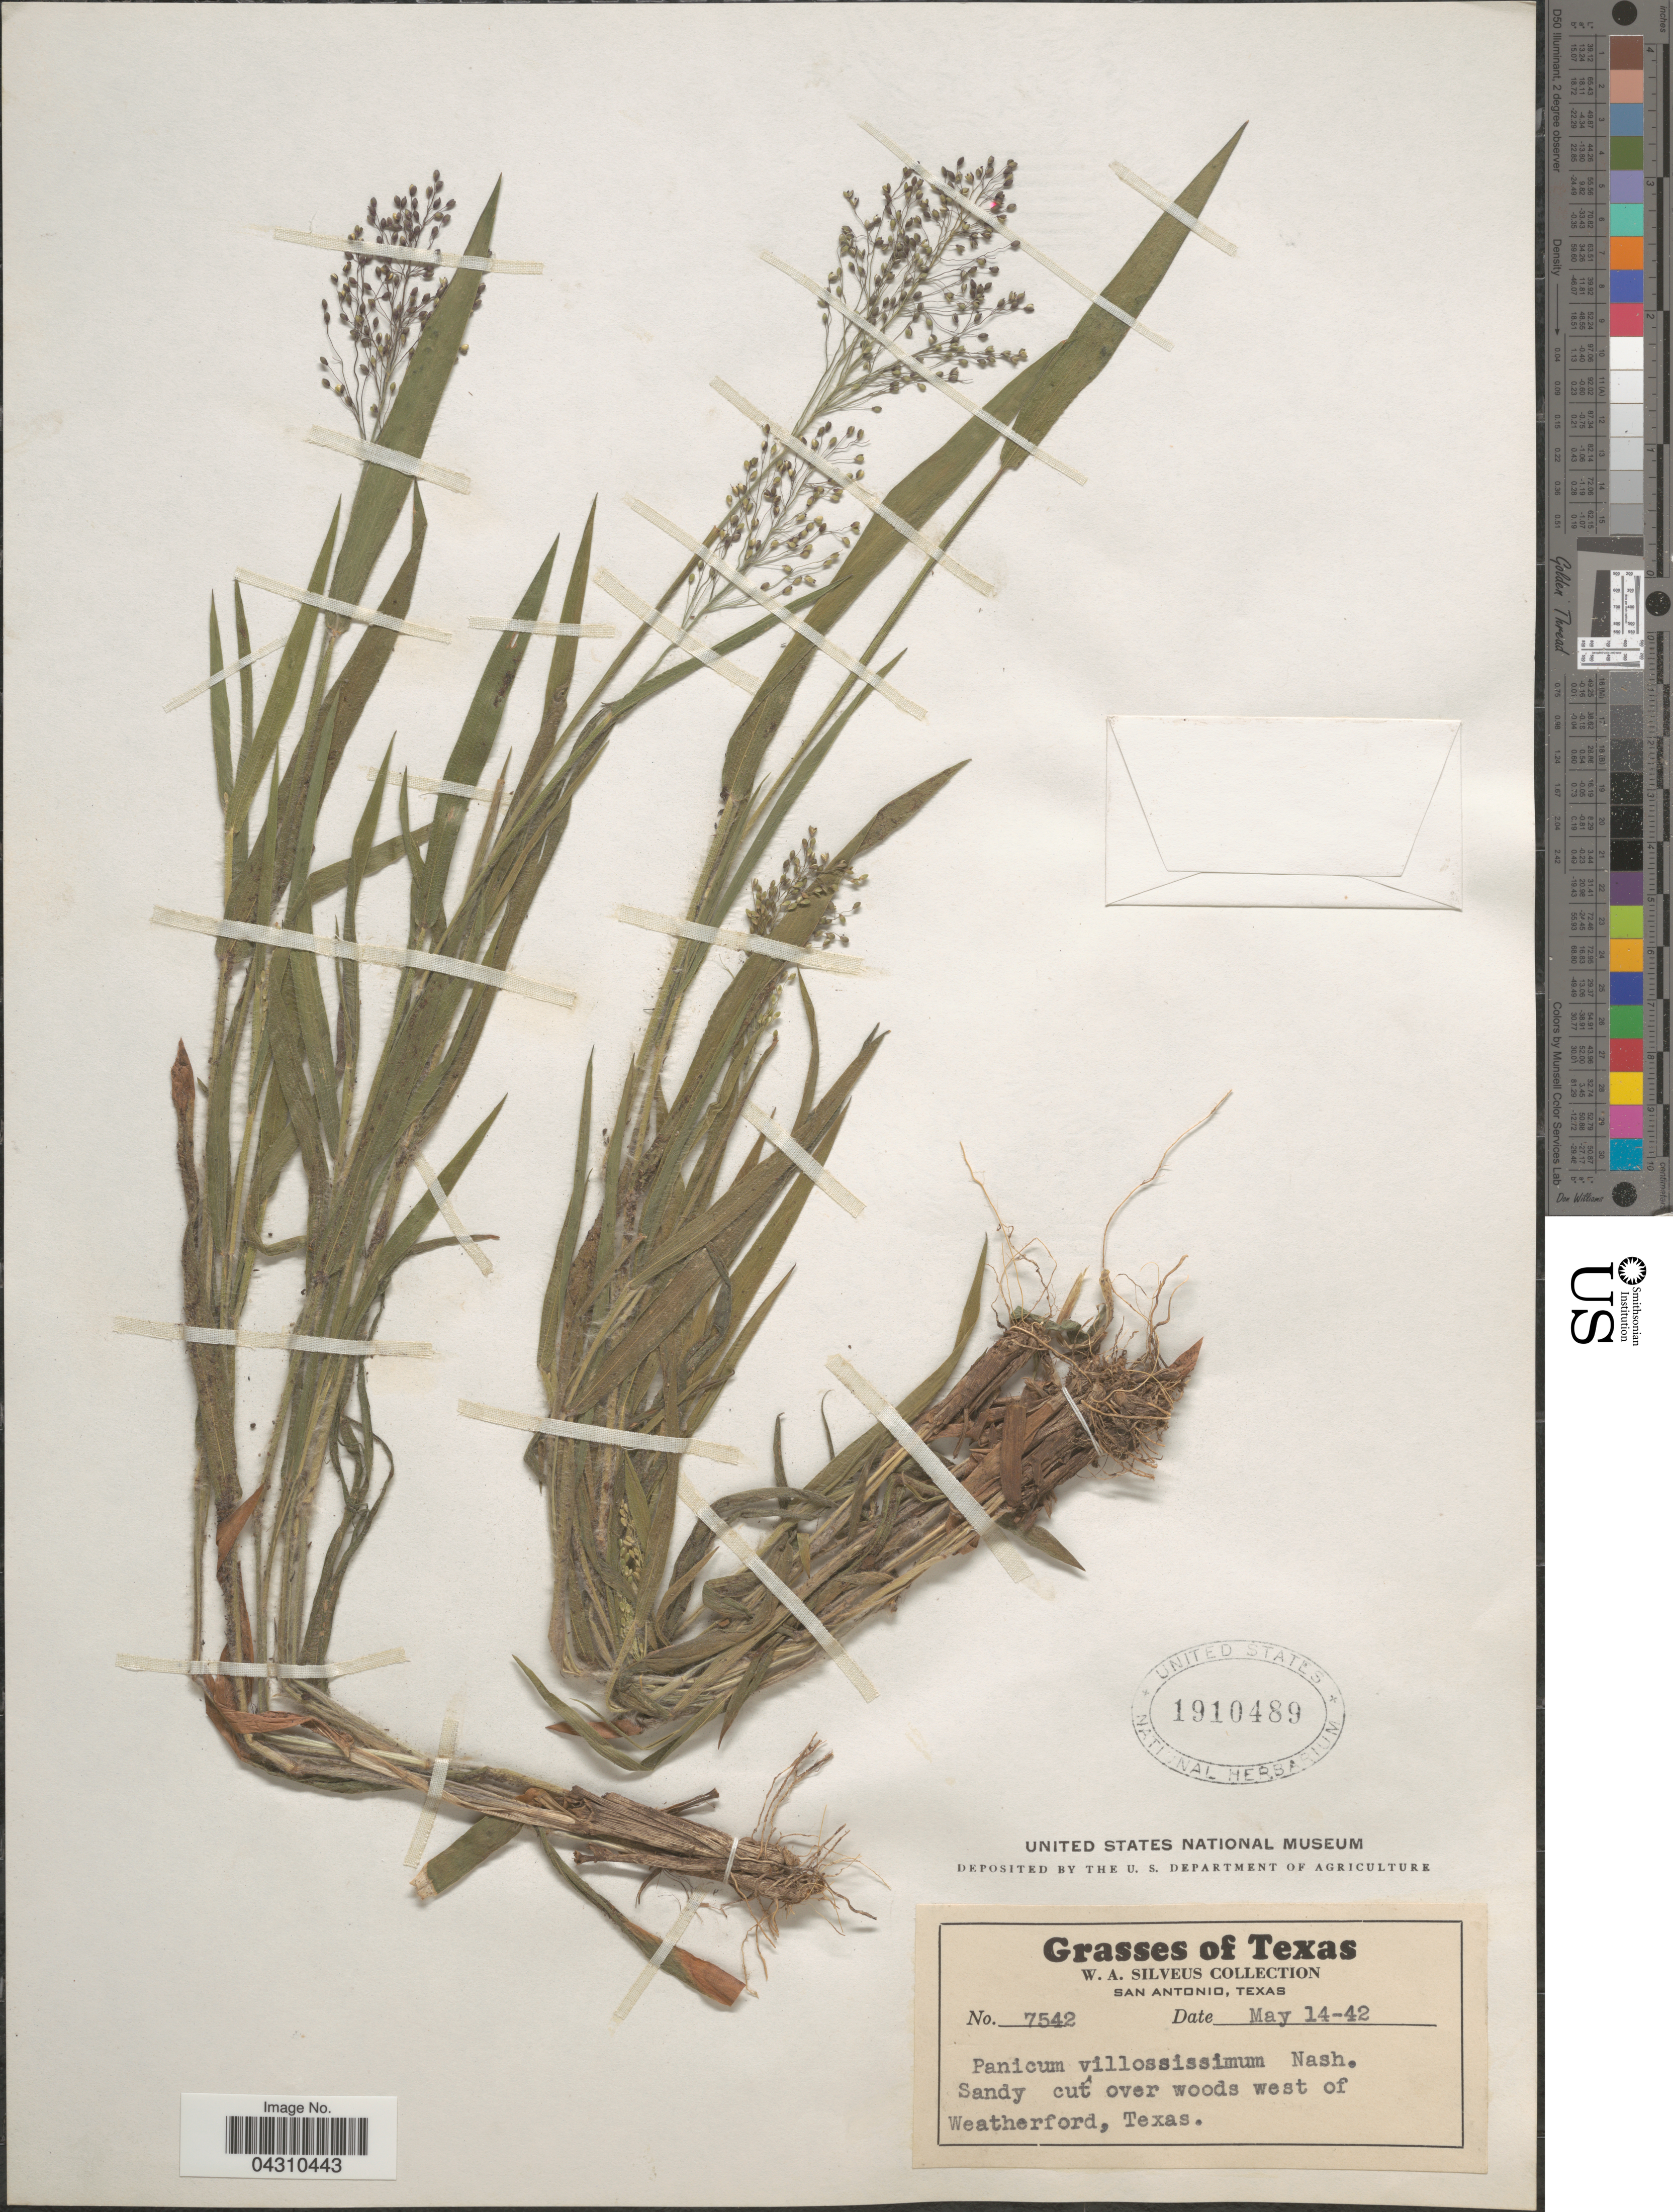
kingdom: Plantae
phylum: Tracheophyta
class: Liliopsida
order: Poales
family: Poaceae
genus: Dichanthelium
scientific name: Dichanthelium acuminatum var. acuminatum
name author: (Sw.) Gould & C.A. Clark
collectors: W. Silveus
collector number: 7542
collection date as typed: Transcribed d/m/y: 14/5/42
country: United States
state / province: Texas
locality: Sandy cut over woods west of Weatherford.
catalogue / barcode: US 1910489